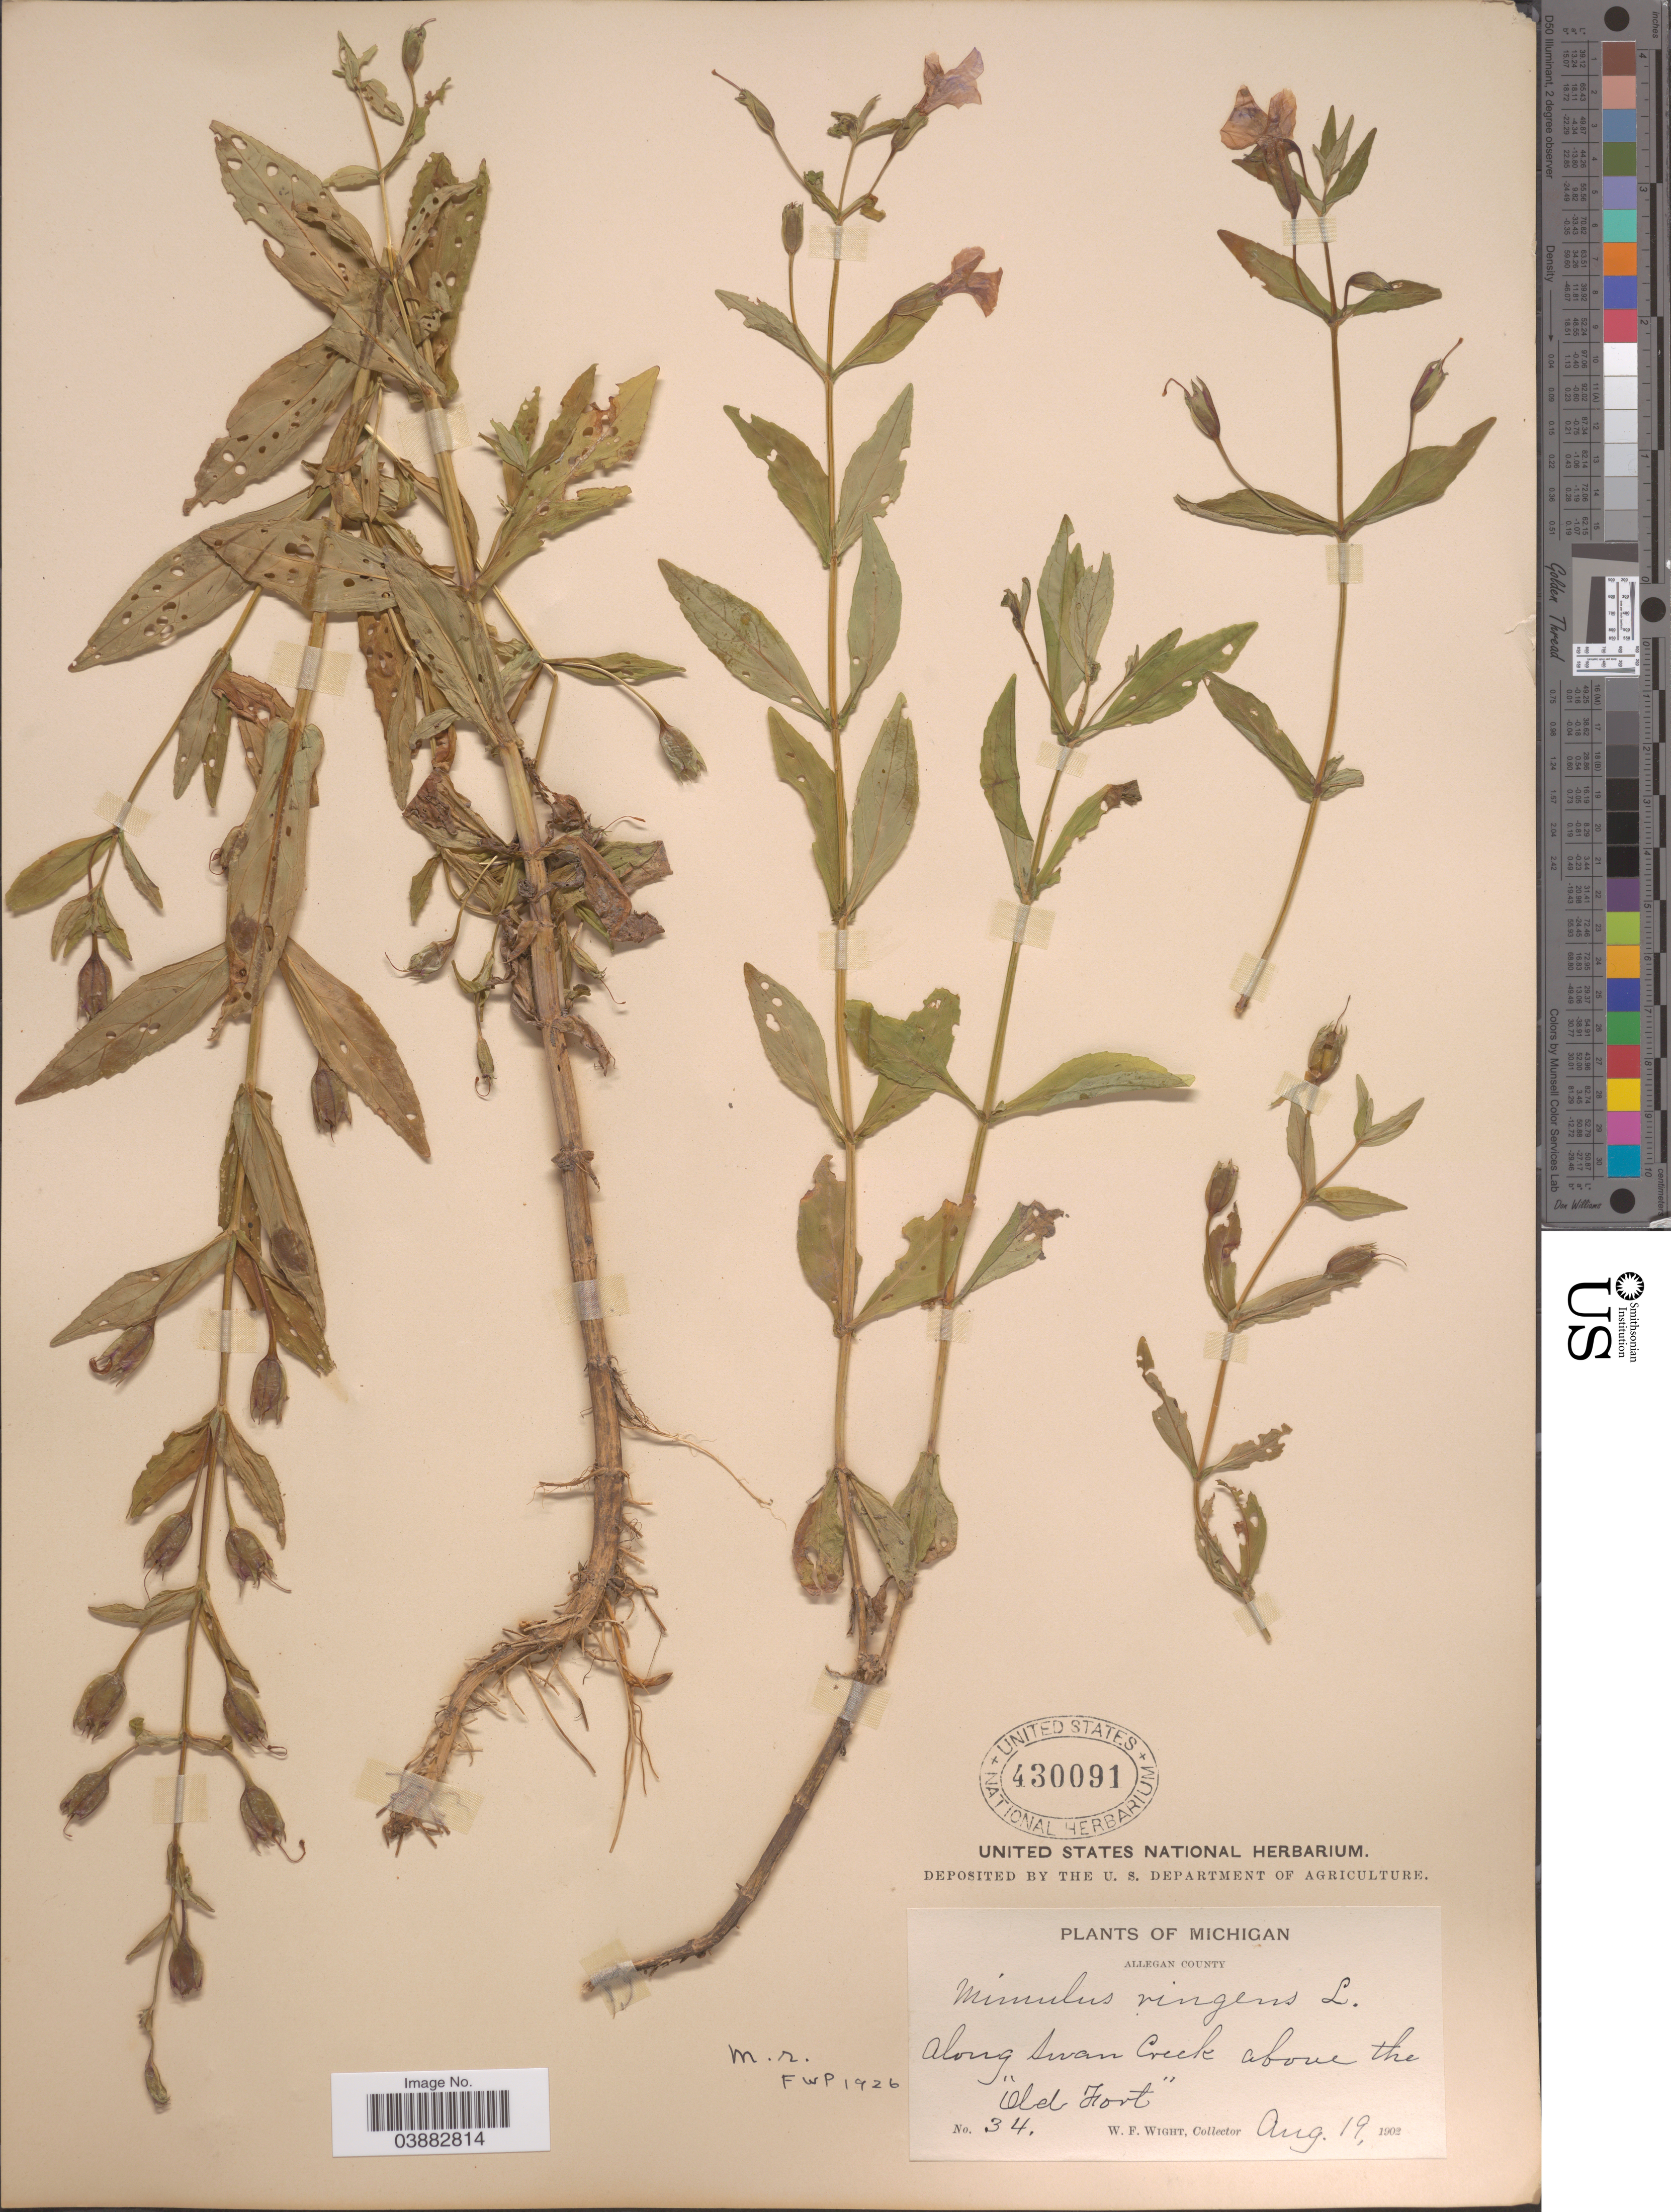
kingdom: Plantae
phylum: Tracheophyta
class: Magnoliopsida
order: Lamiales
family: Phrymaceae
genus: Mimulus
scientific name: Mimulus ringens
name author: L.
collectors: W. Wight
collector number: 34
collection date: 1902-08-19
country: United States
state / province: Michigan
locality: Allegan County. Along Swan Creek above the "Old Fort".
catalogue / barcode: US 430091